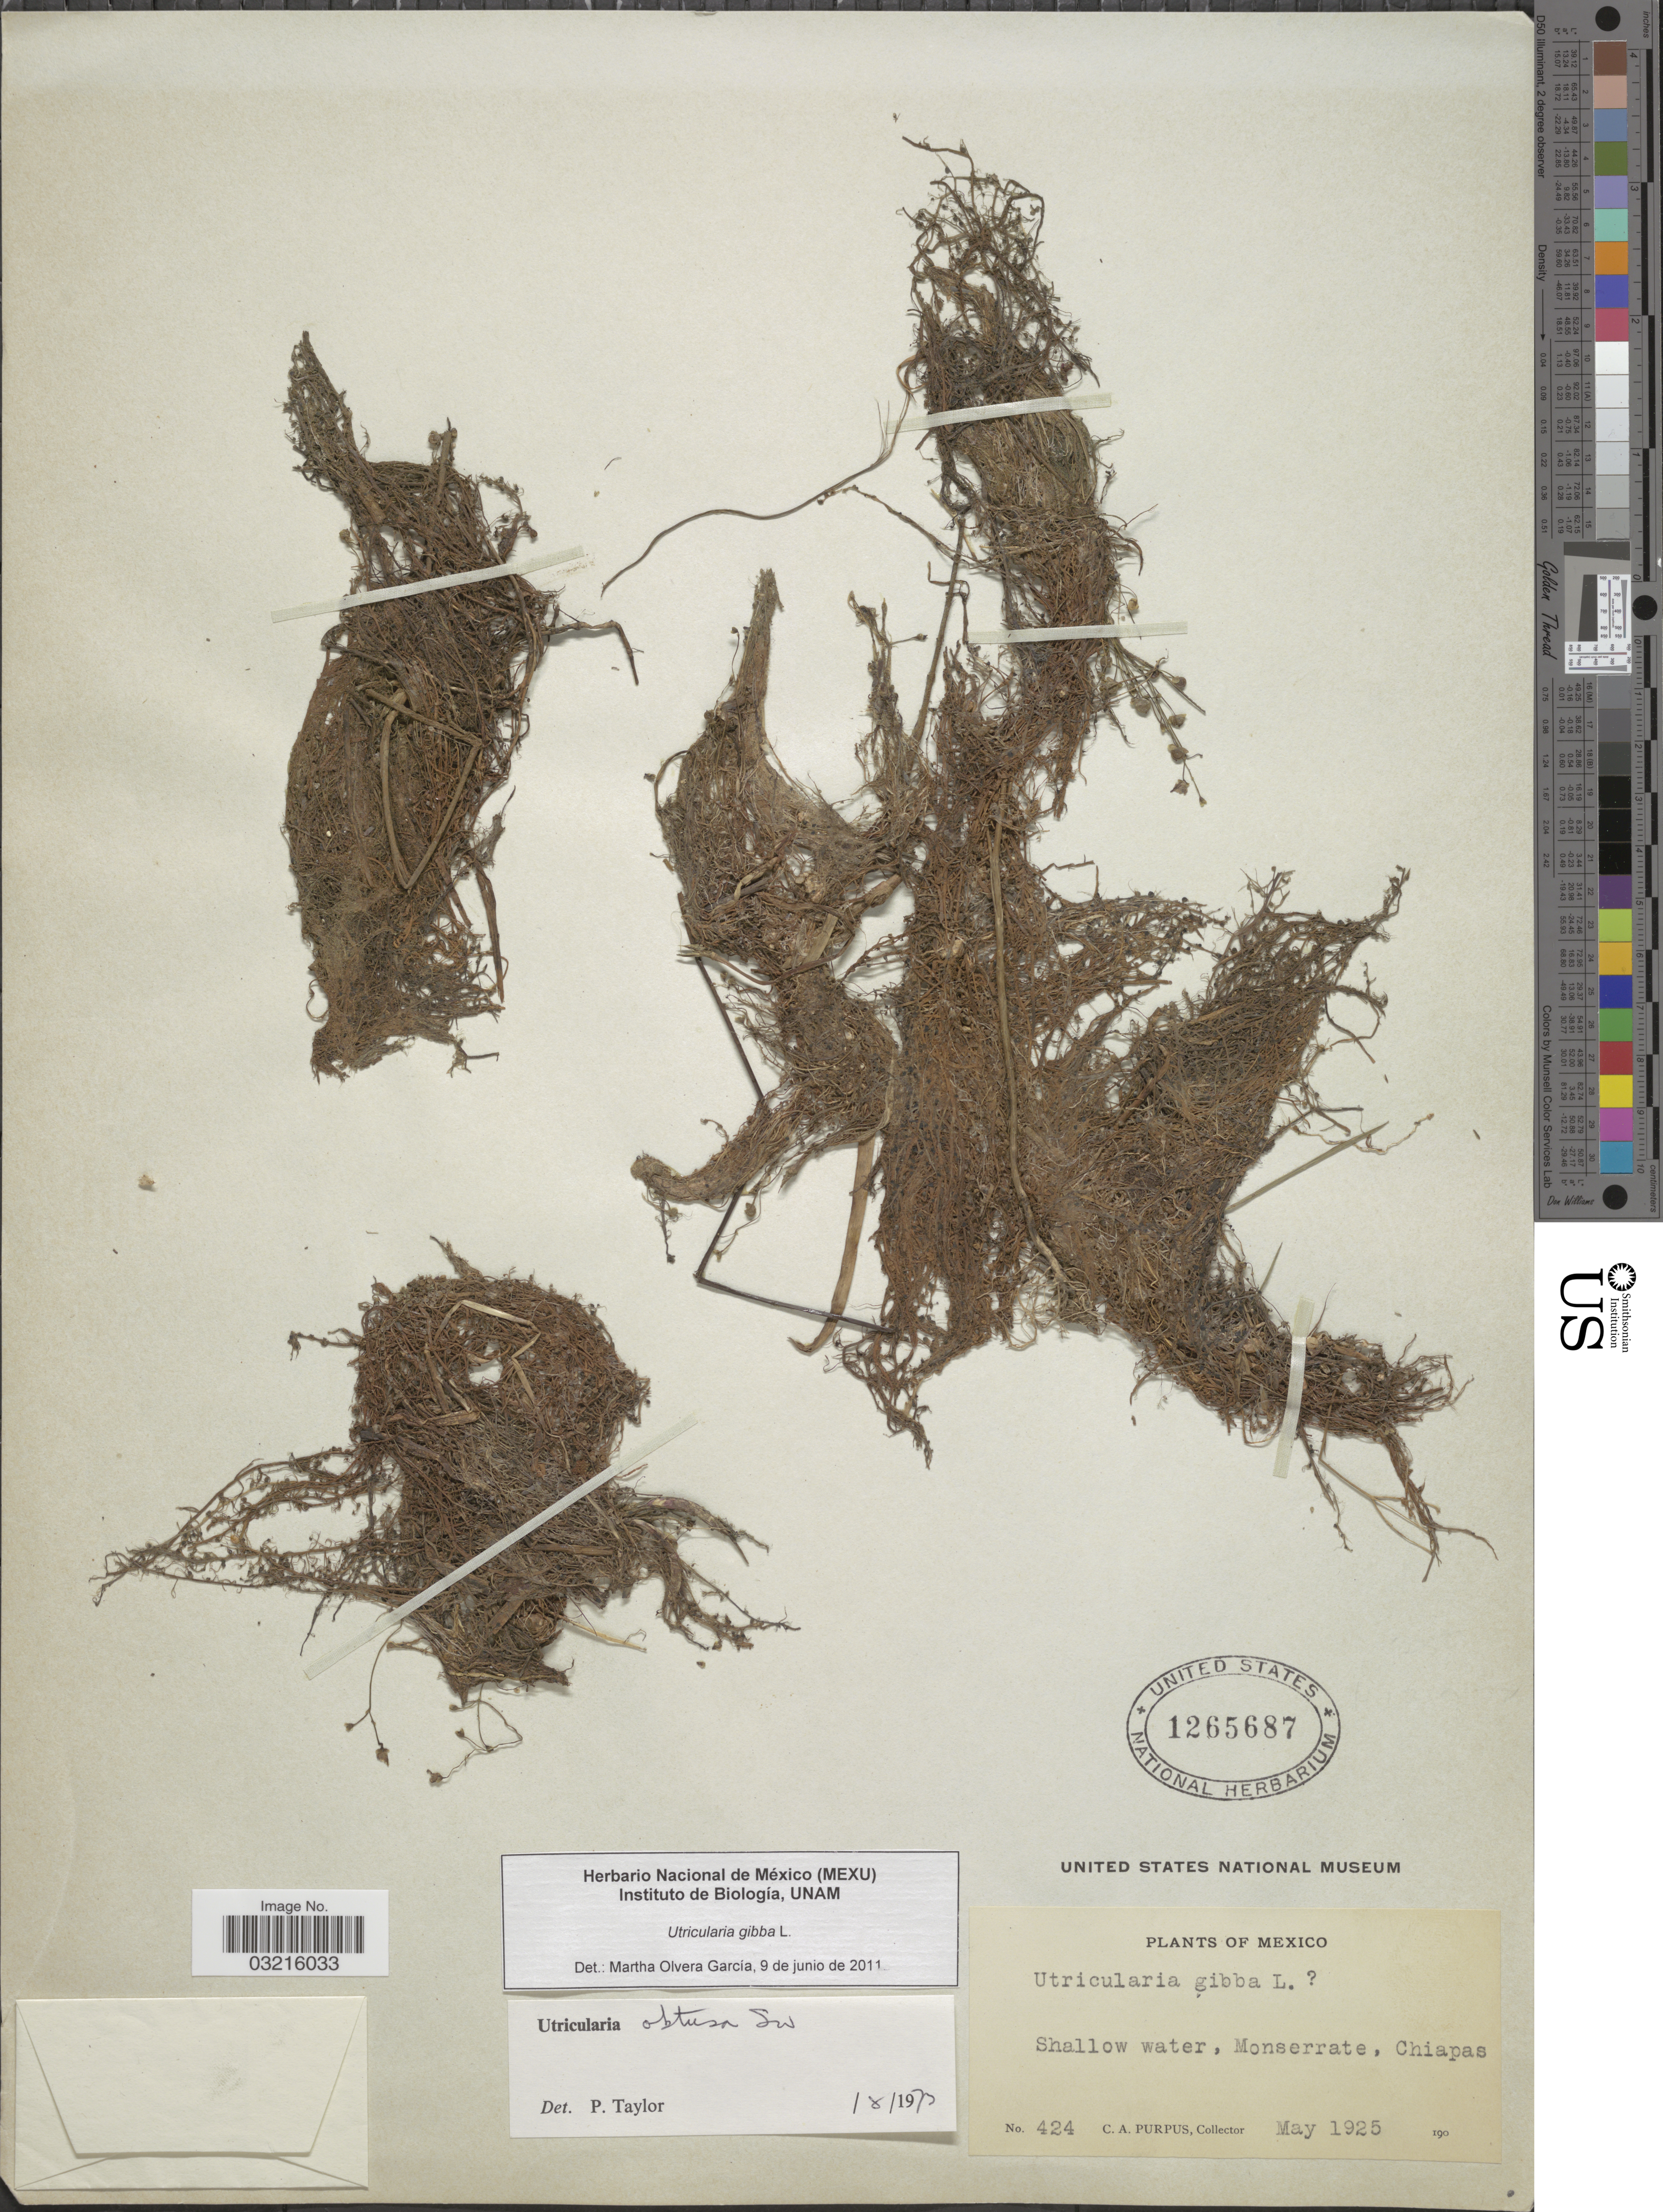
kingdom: Plantae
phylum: Tracheophyta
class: Magnoliopsida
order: Lamiales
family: Lentibulariaceae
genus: Utricularia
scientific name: Utricularia gibba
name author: L.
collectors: C. A. Purpus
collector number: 424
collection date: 1925-05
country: Mexico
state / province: Chiapas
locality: Shallow water, Monserrate.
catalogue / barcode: US 1265687